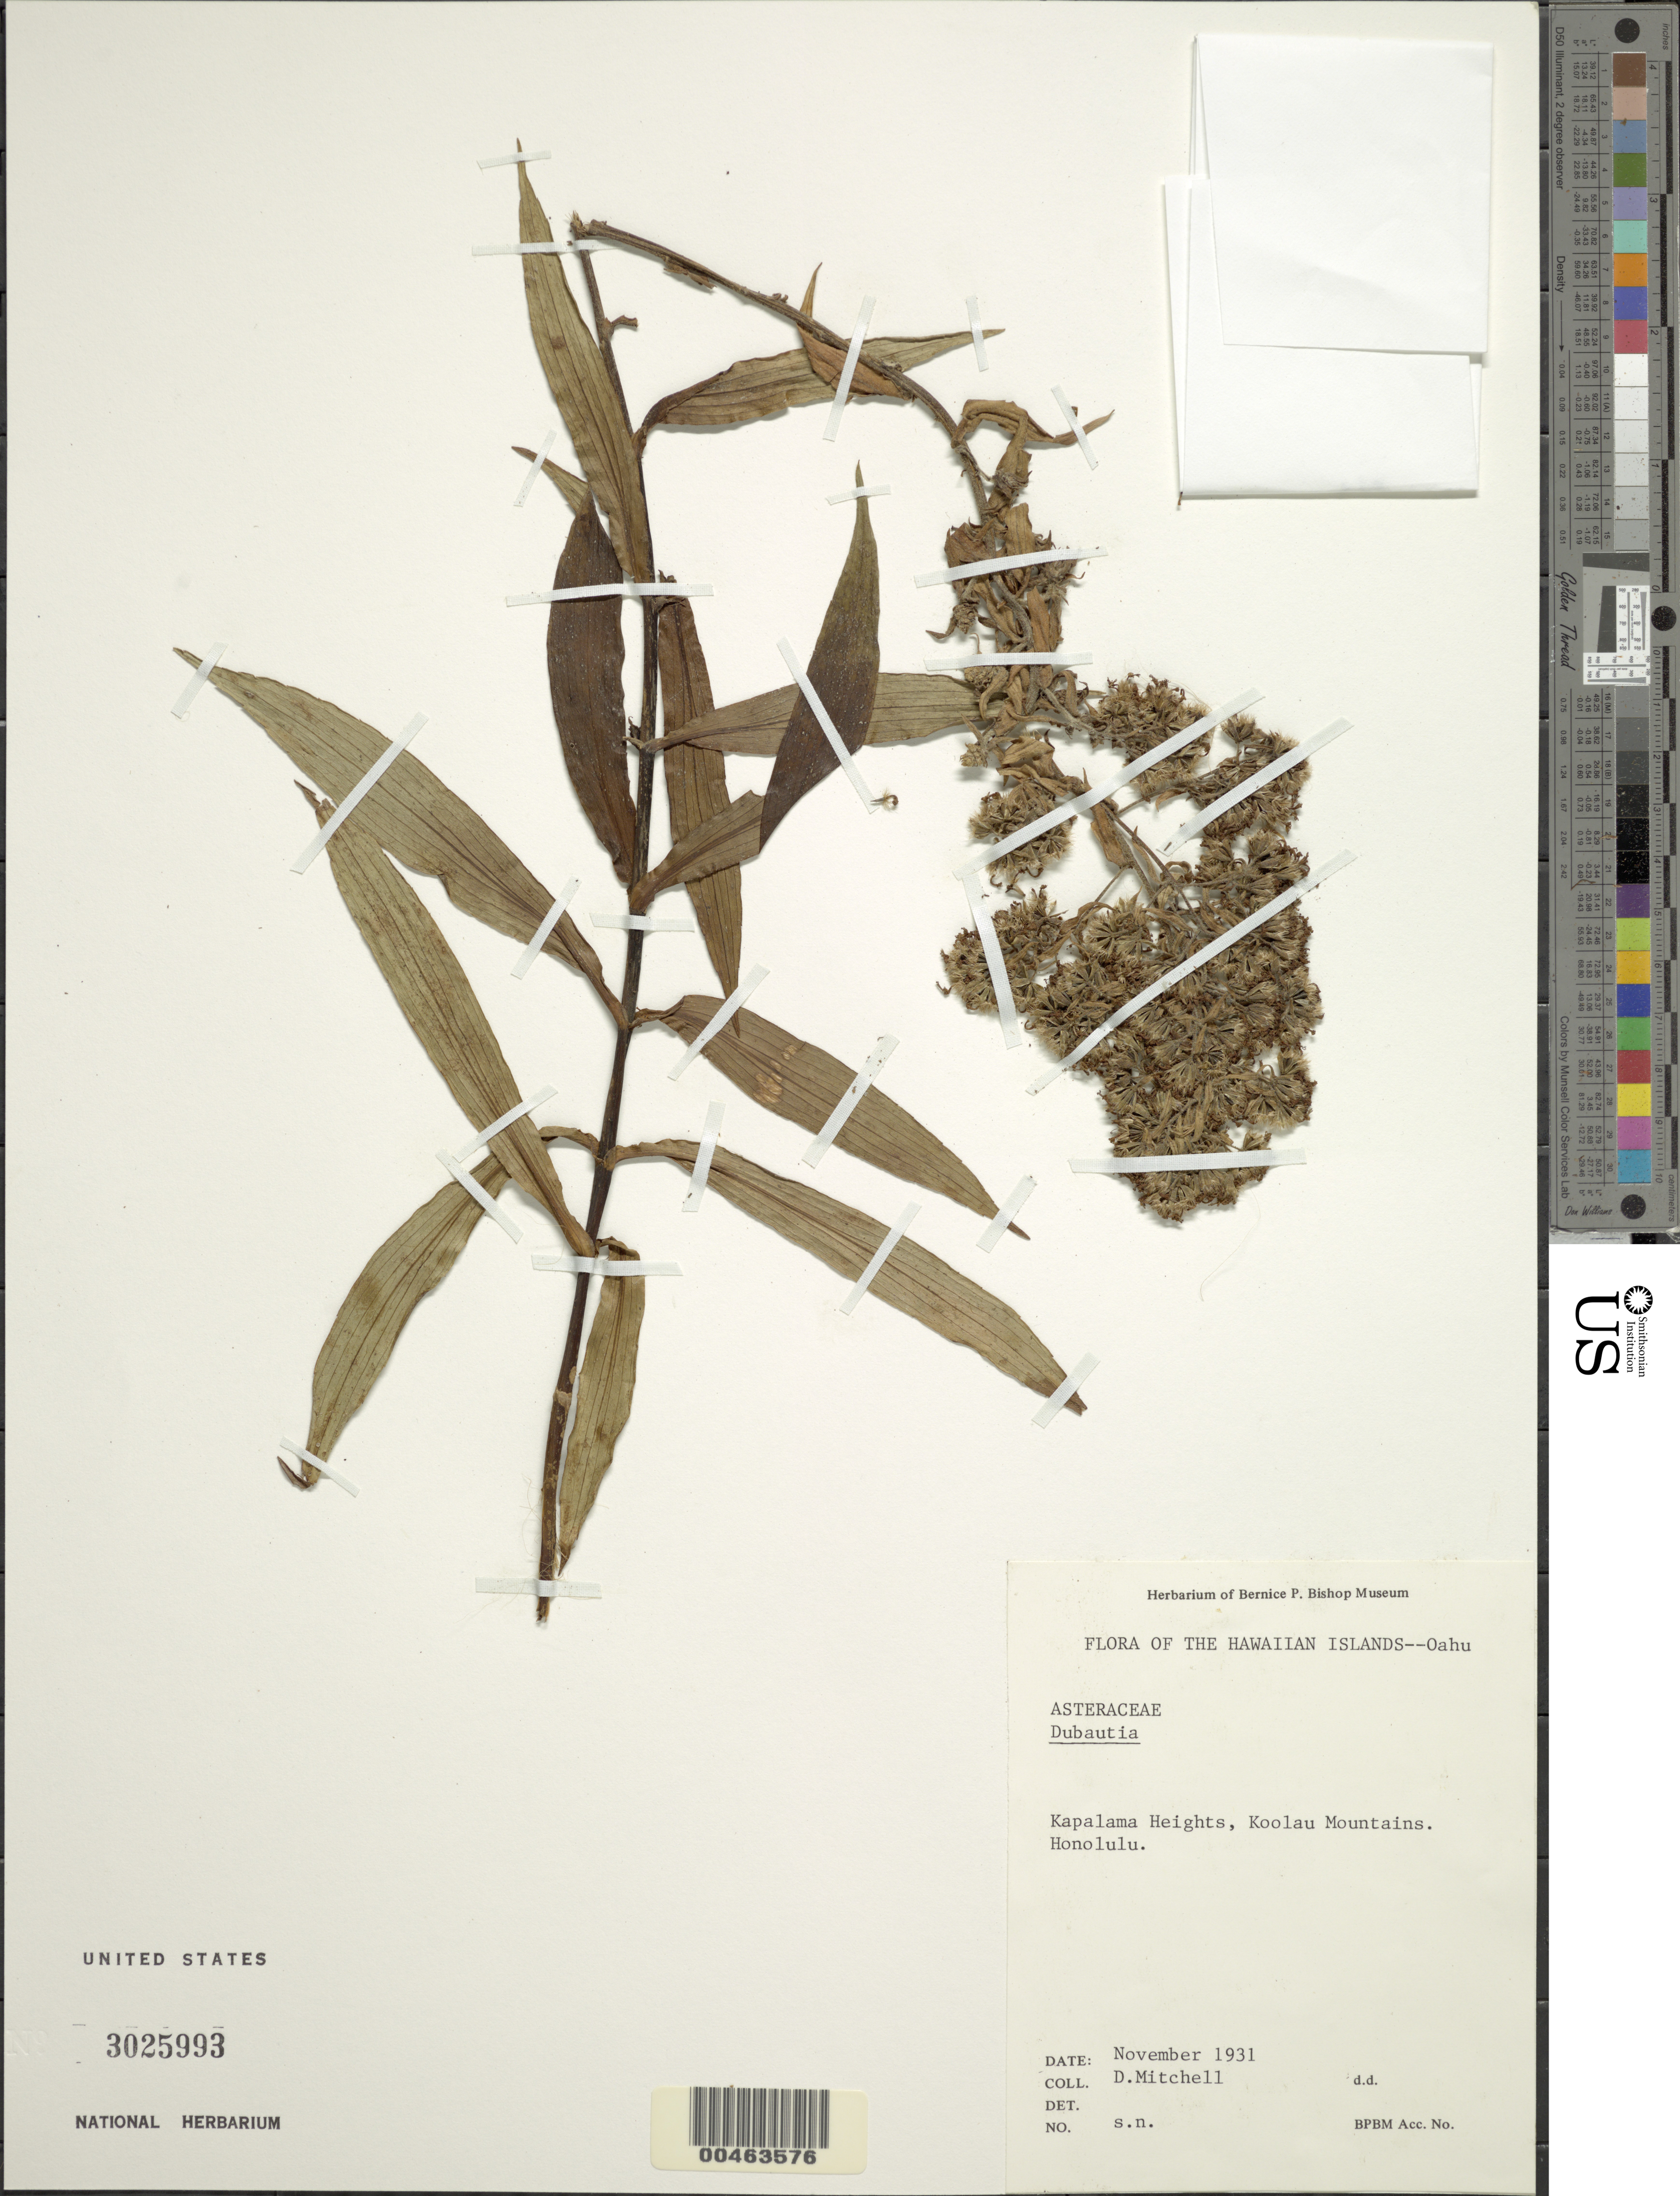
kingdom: Plantae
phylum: Tracheophyta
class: Magnoliopsida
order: Asterales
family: Asteraceae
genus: Dubautia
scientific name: Dubautia sp.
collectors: D. Mitchell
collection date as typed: Nov 1931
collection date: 1931-11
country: United States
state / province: Hawaii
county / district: Honolulu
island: Oahu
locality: Kapalama Heights, Koolau Mountains. Honolulu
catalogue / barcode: US 3025993